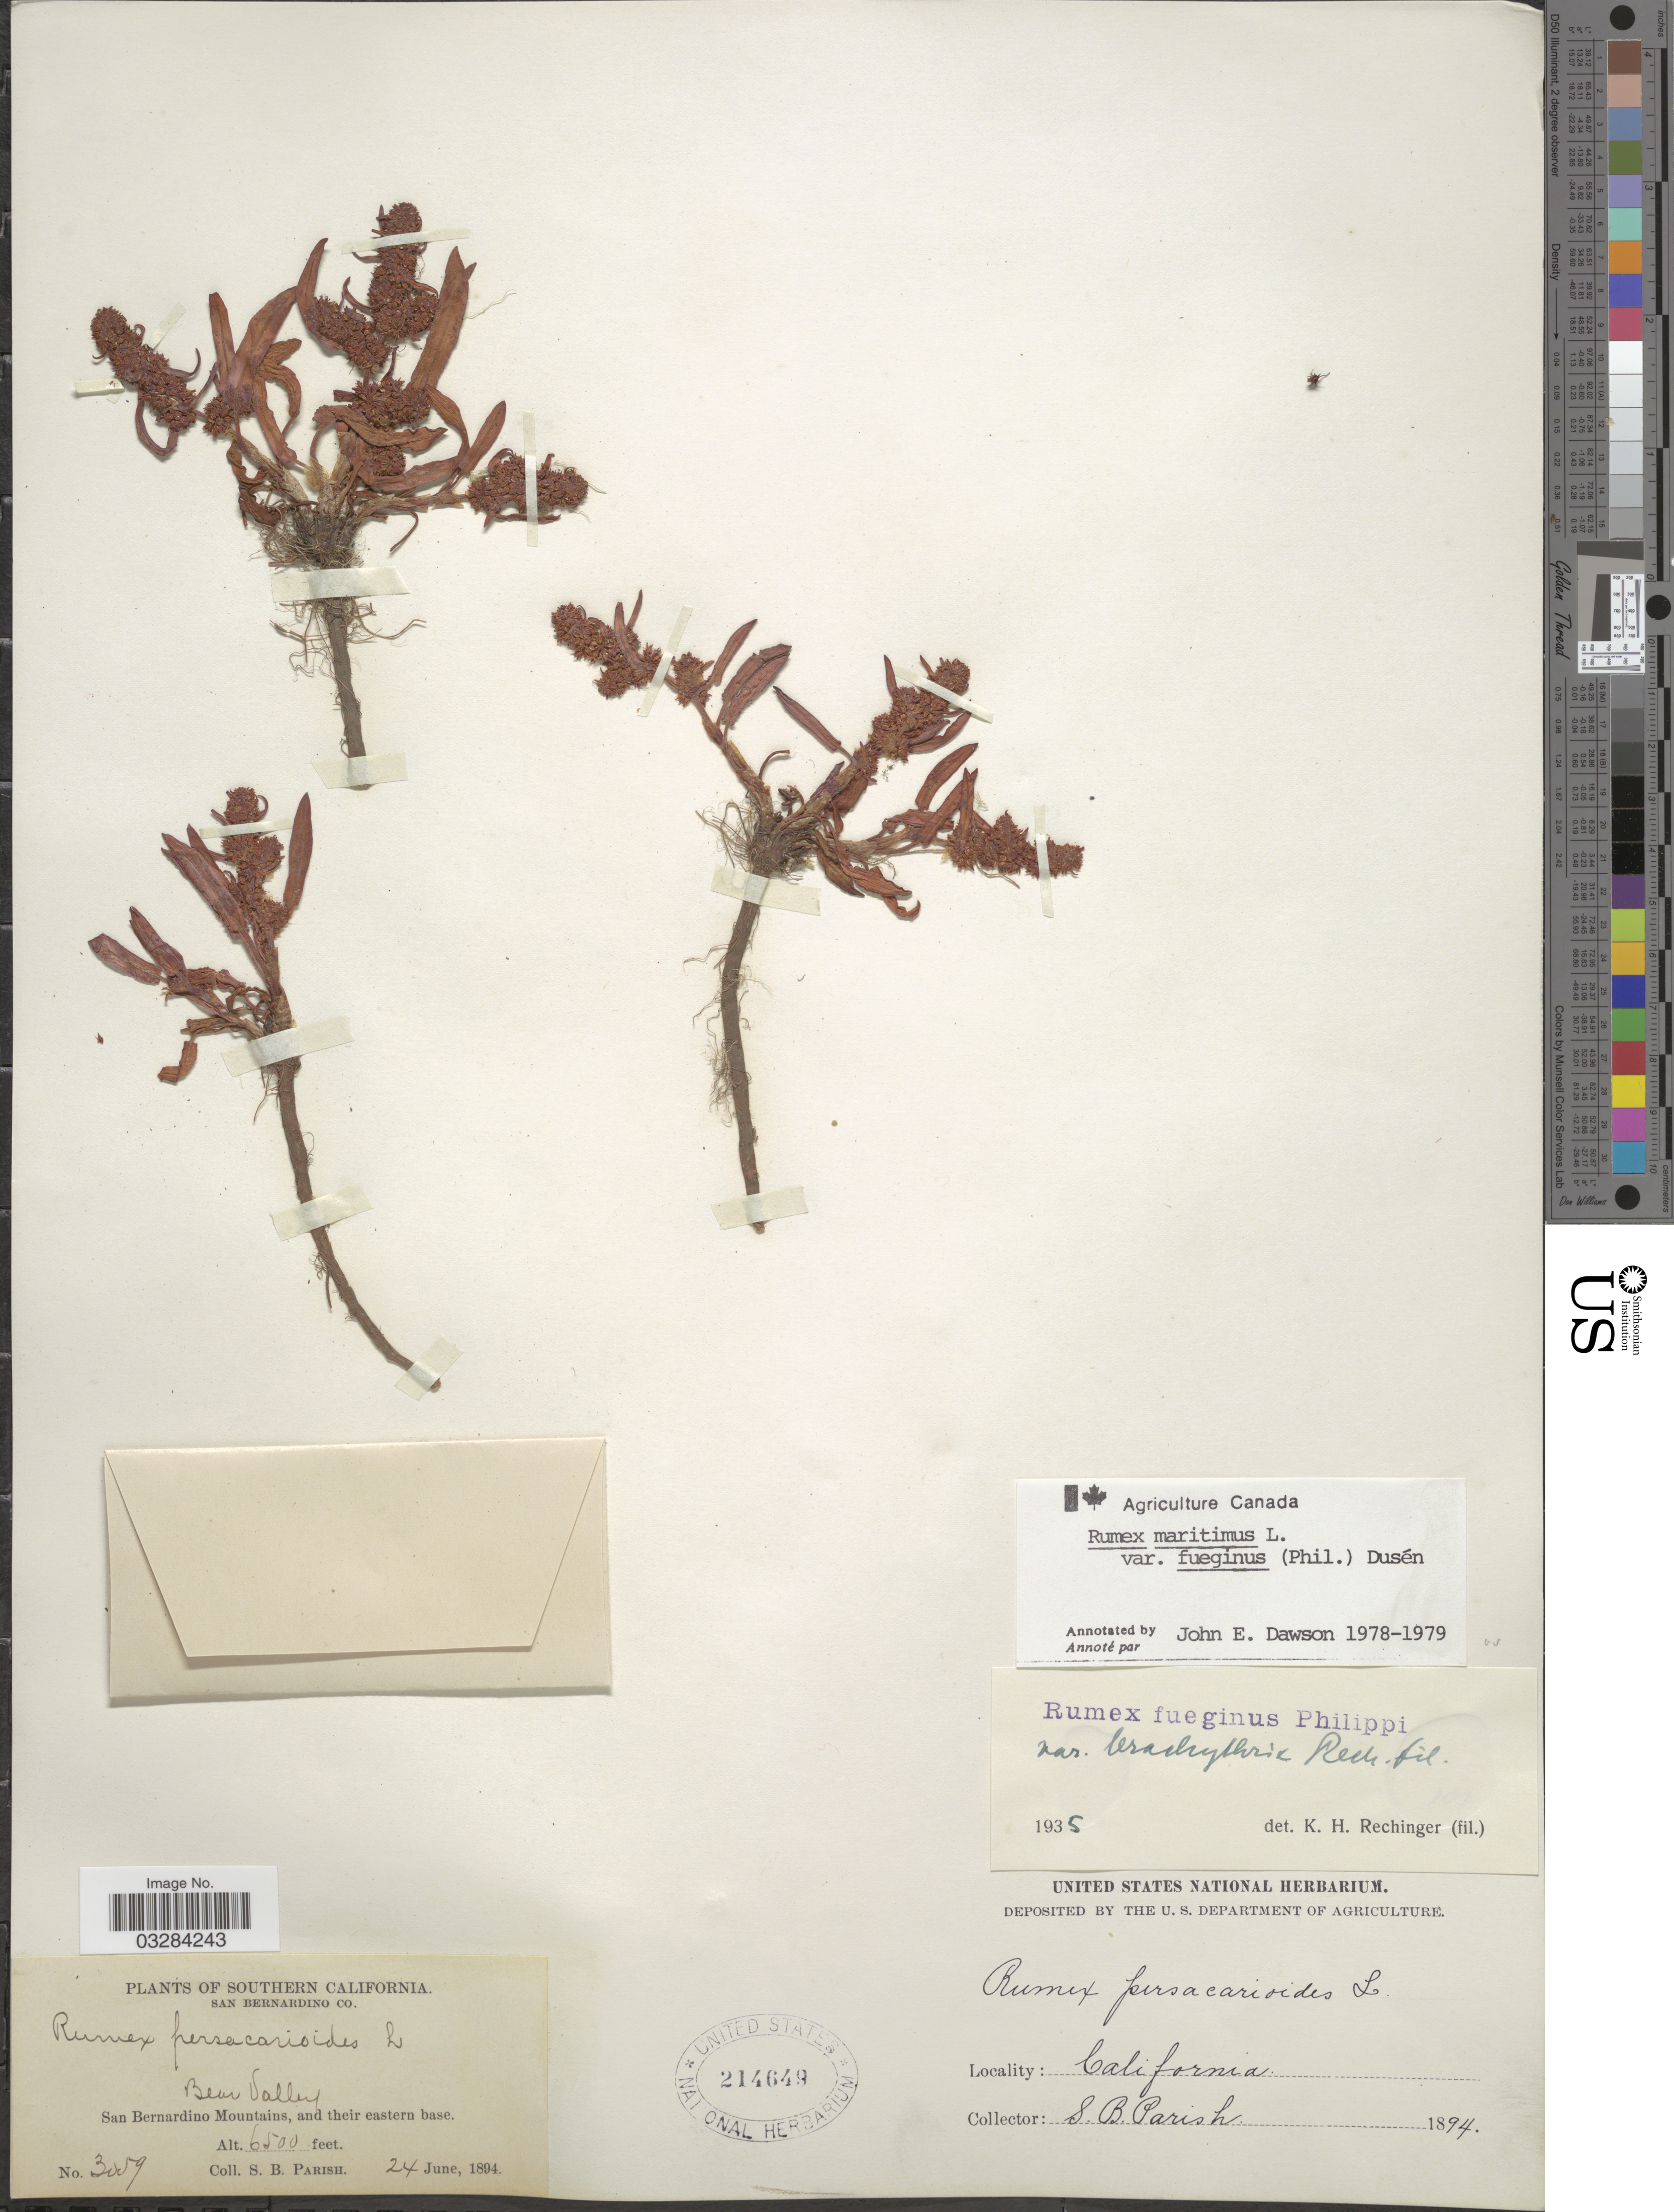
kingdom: Plantae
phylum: Tracheophyta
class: Magnoliopsida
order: Caryophyllales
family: Polygonaceae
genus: Rumex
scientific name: Rumex maritimus var. fueginus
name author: (Phil.) Dusén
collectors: S. B. Parish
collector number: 3059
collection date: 1894-06-24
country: United States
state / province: California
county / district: San Bernardino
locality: Southern California. San Bernardino Co. Bear Valley. San Bernardino Mountains, and their eastern base.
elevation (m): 1981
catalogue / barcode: US 214649